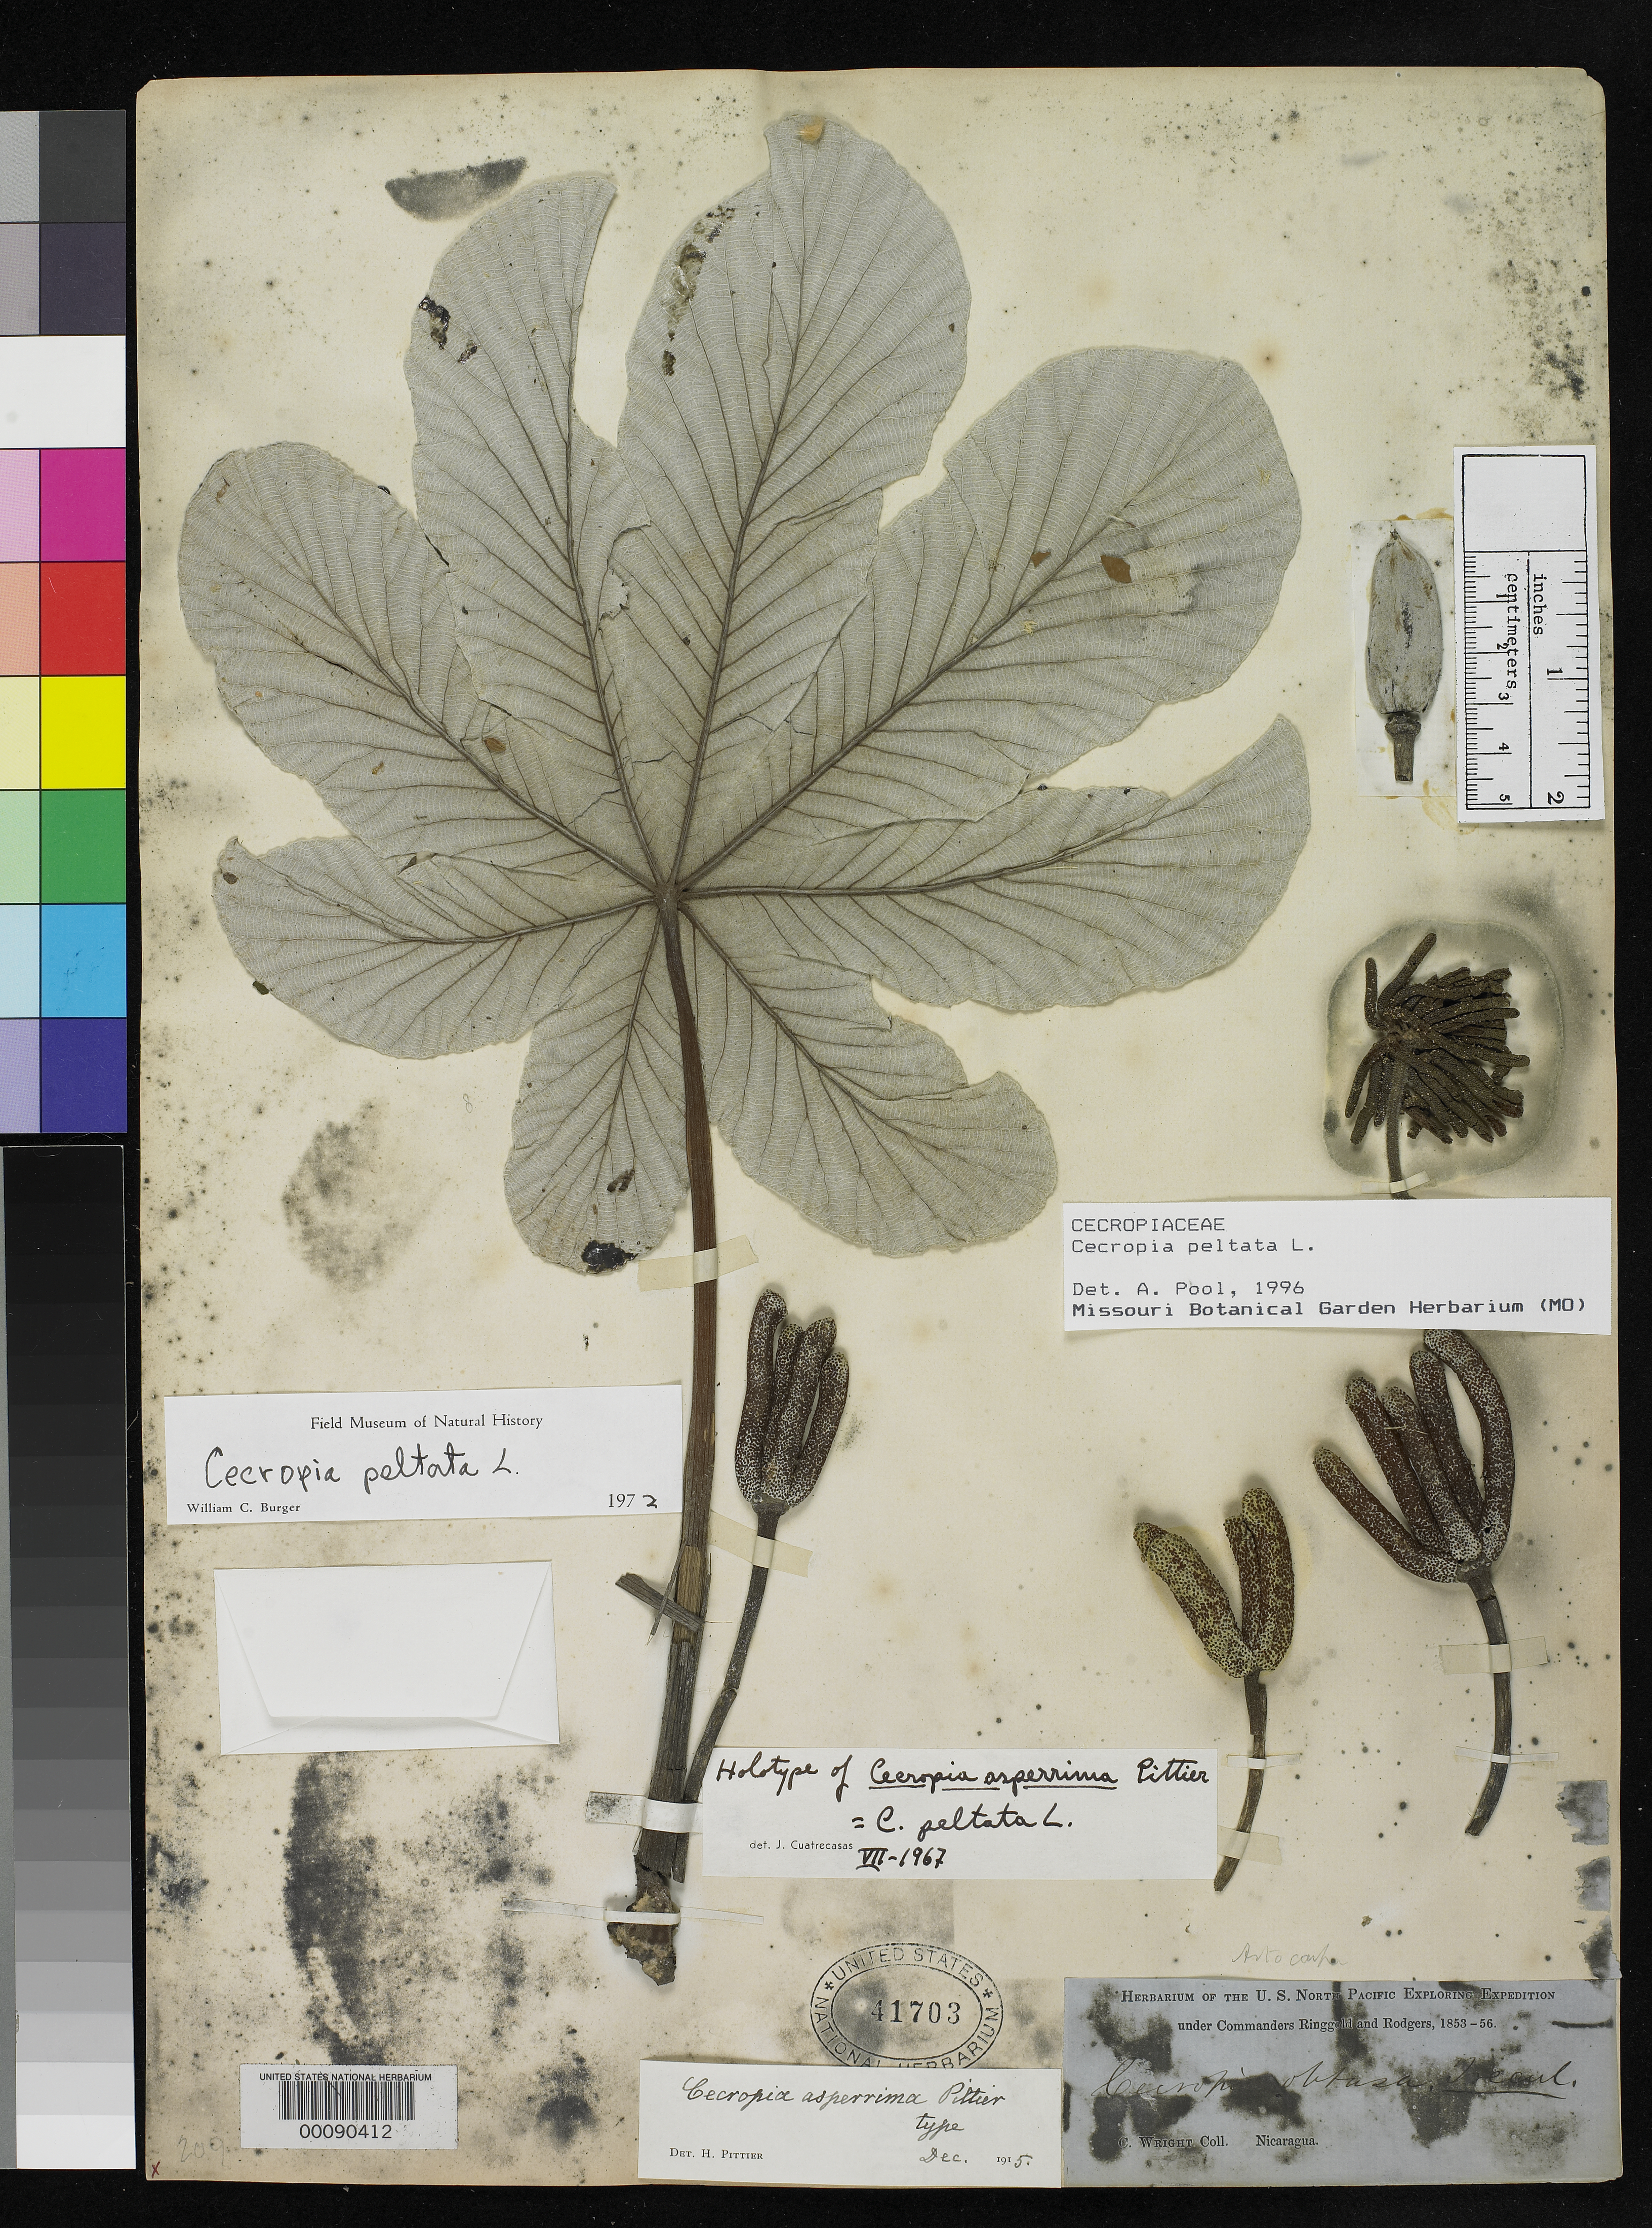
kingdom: Plantae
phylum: Tracheophyta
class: Magnoliopsida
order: Rosales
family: Urticaceae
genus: Cecropia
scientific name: Cecropia asperrima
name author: Pittier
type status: Holotype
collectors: C. Wright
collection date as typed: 1853 to -- --- 1856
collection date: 1853/1856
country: Nicaragua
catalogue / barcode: US 41703